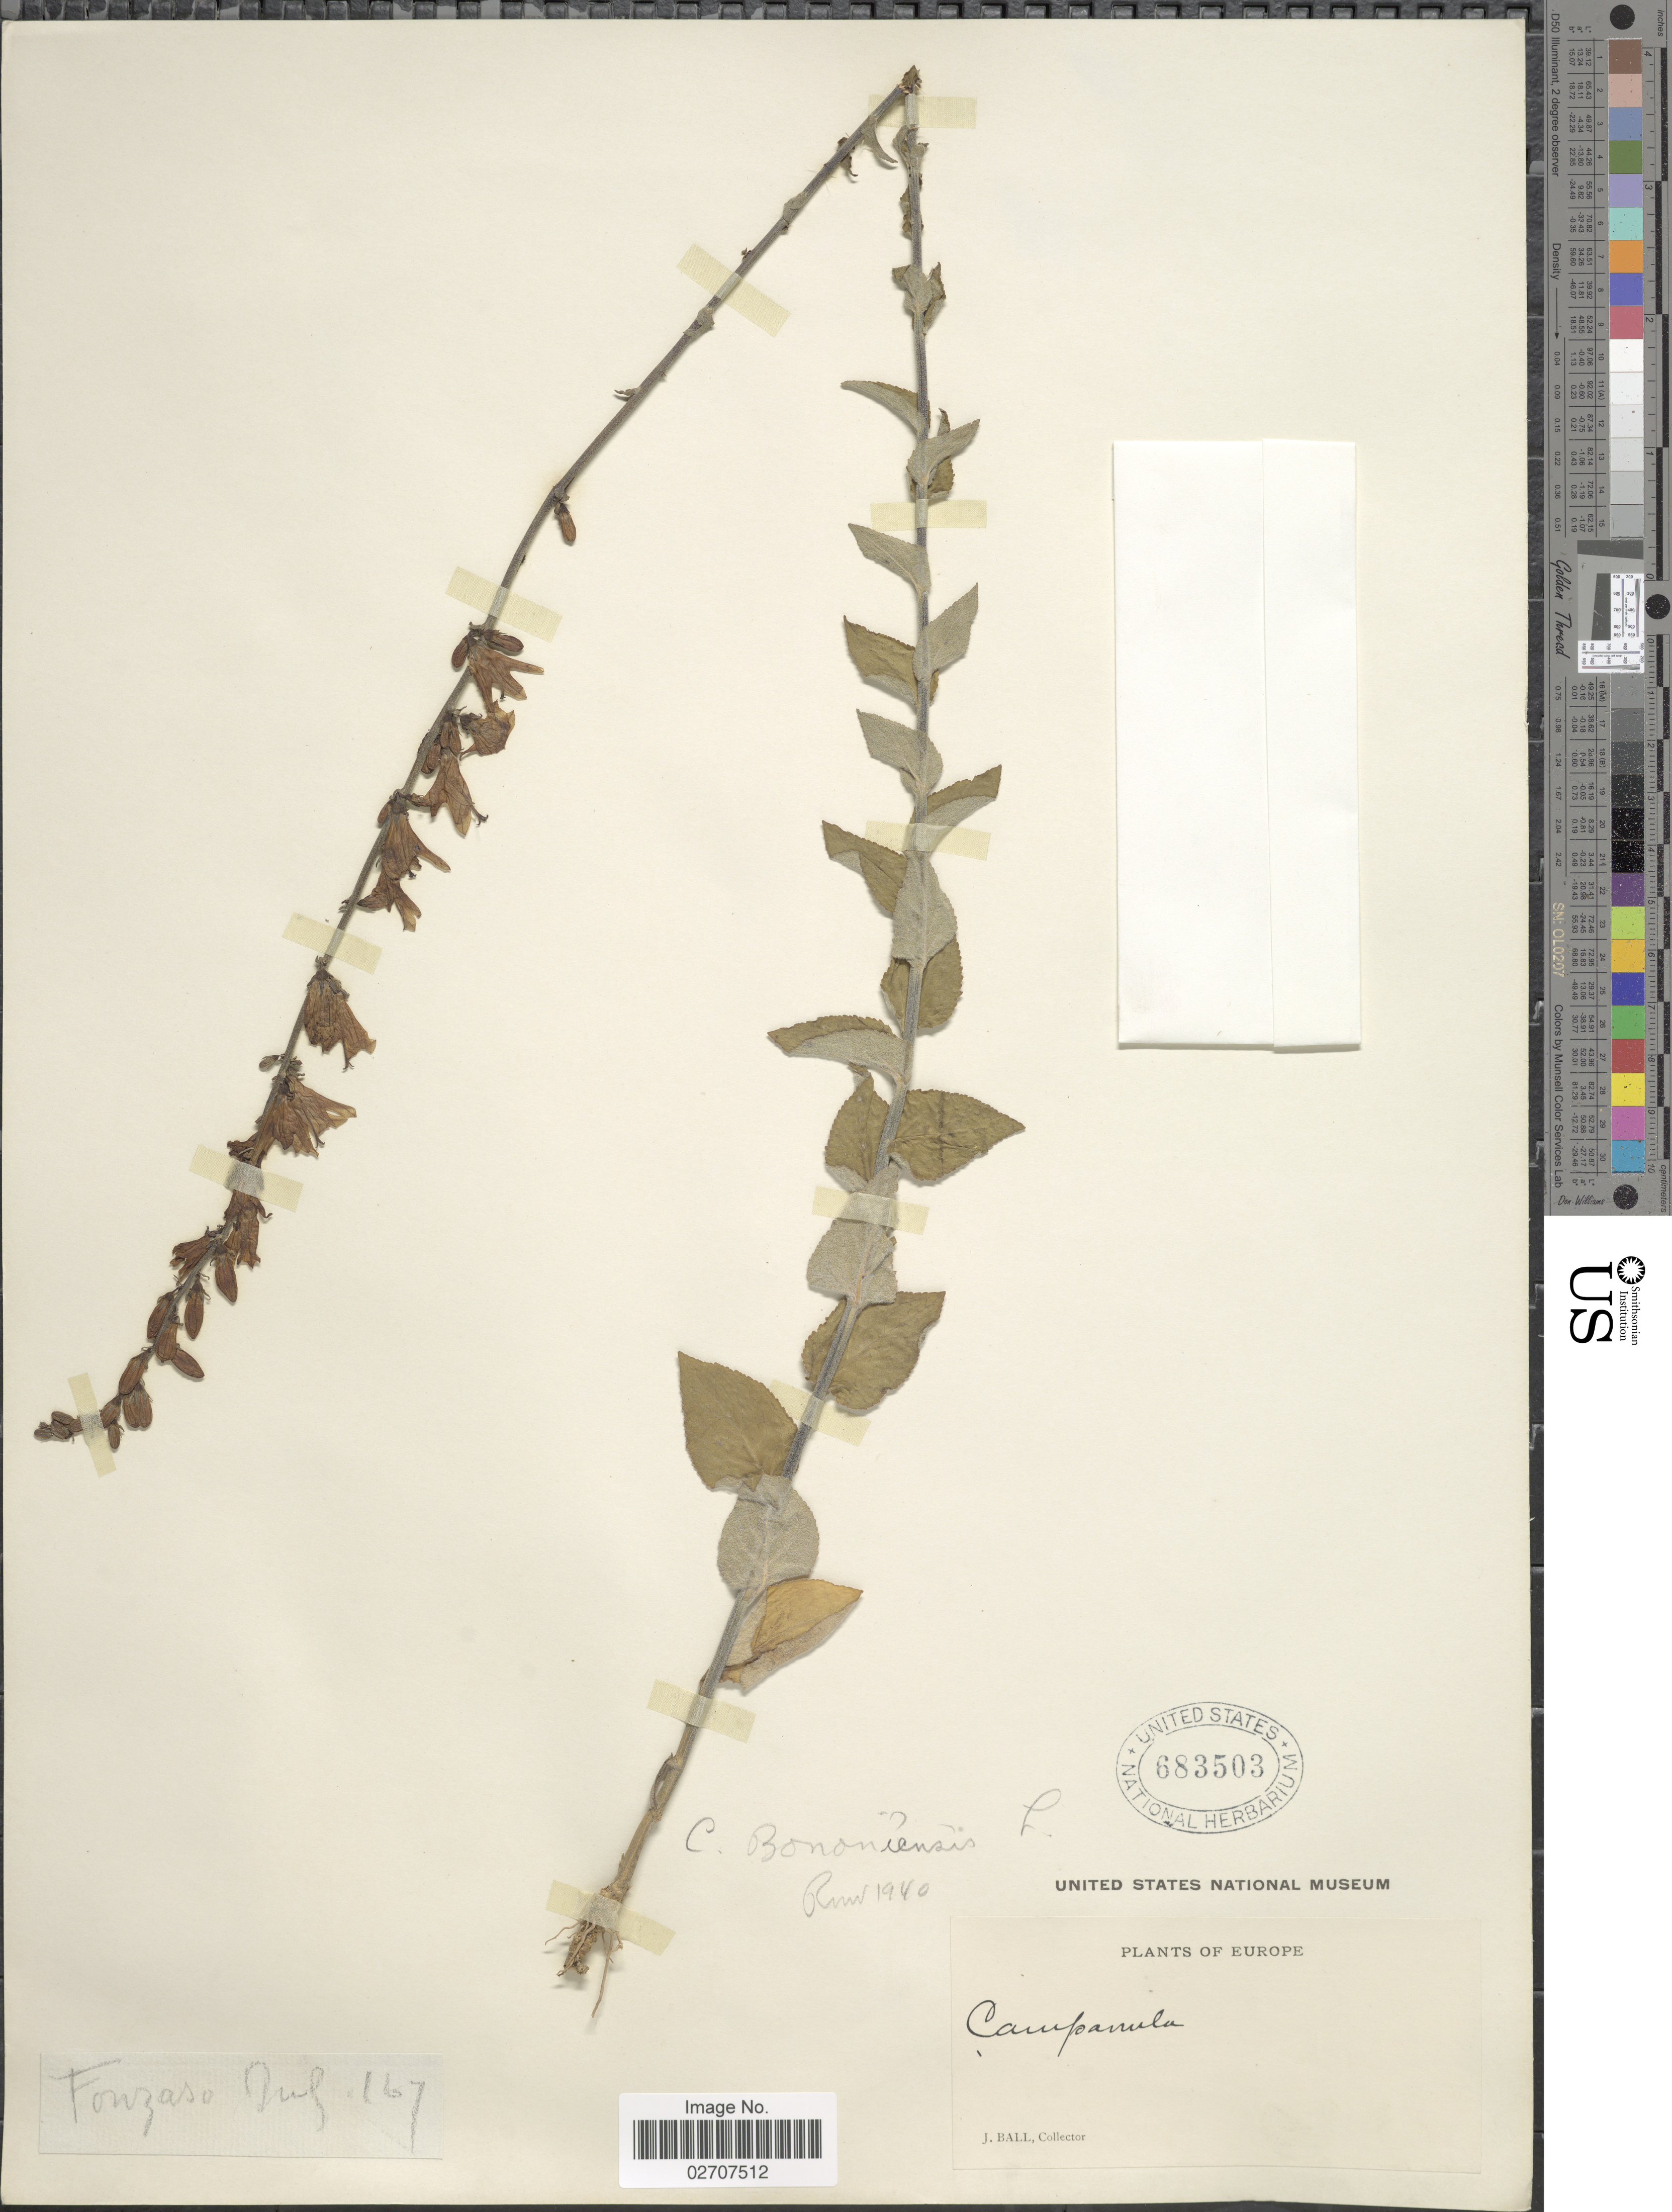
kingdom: Plantae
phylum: Tracheophyta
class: Magnoliopsida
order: Asterales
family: Campanulaceae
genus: Campanula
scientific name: Campanula bononiensis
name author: L.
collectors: J. Ball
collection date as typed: Transcribed d/m/y: /7/67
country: Italy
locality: Fonzaso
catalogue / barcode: US 683503